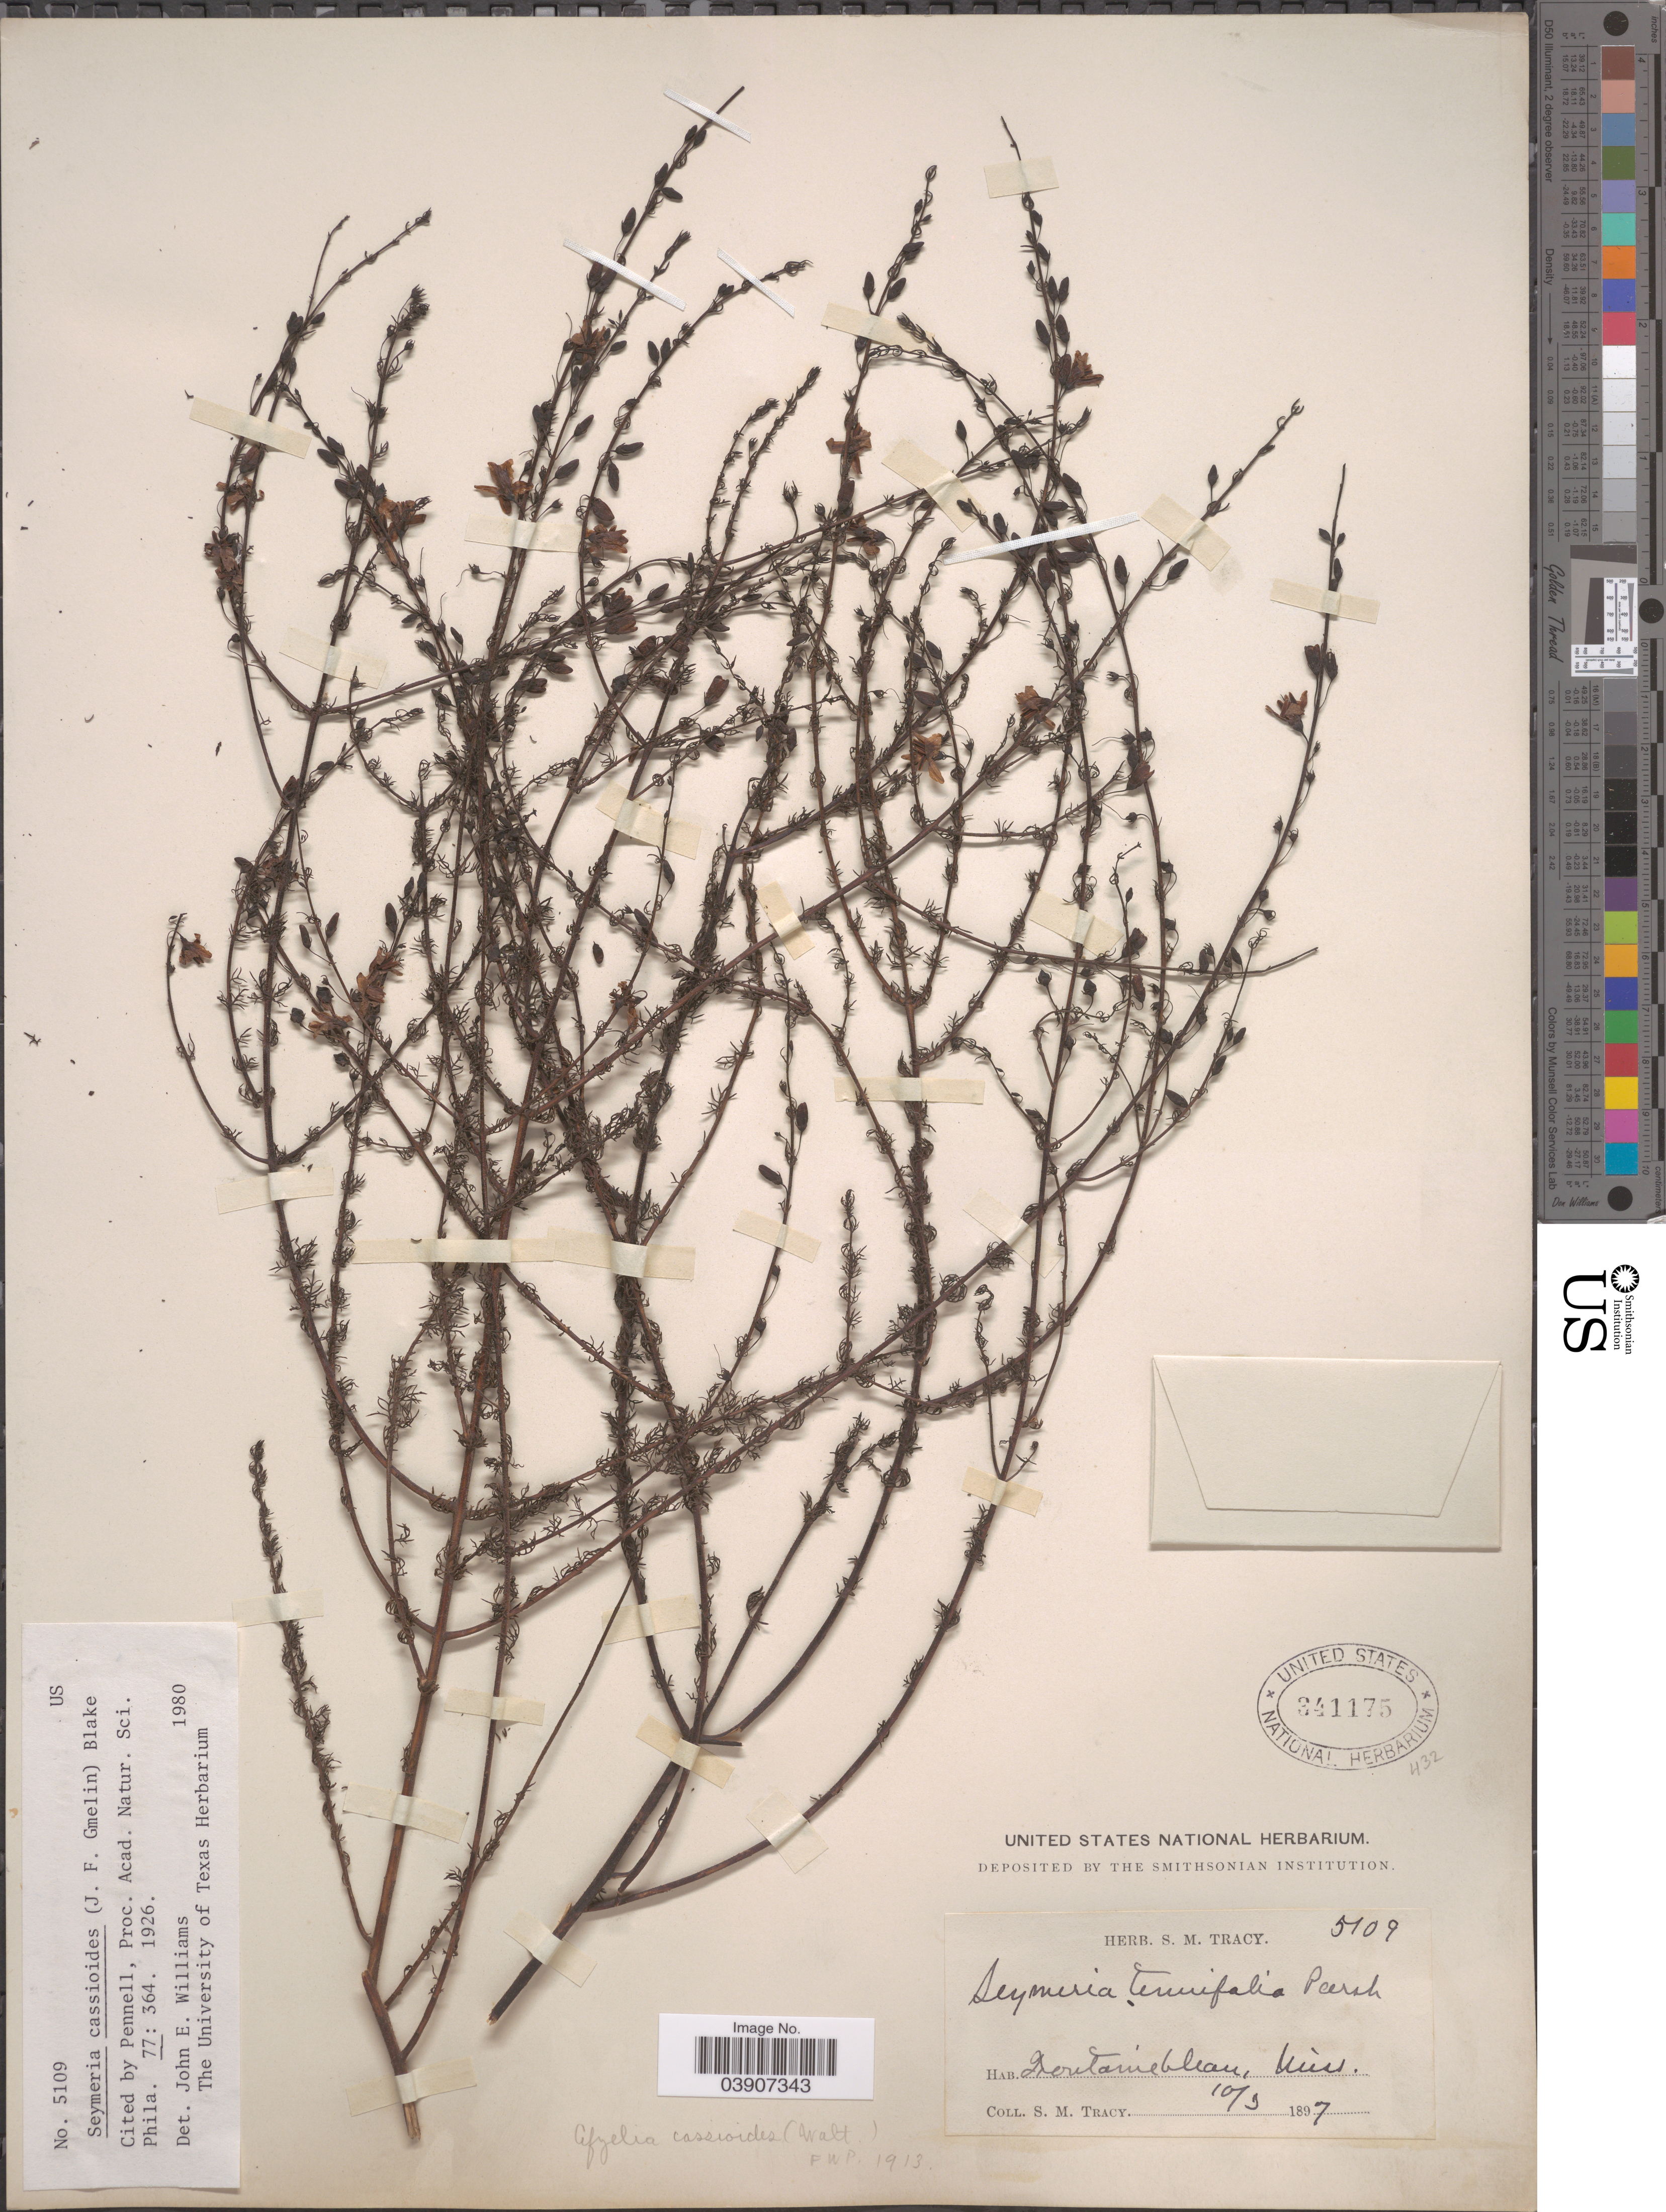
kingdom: Plantae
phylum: Tracheophyta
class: Magnoliopsida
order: Lamiales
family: Orobanchaceae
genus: Seymeria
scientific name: Seymeria cassioides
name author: (J.F. Gmel.) S.F. Blake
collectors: S. M. Tracy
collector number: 5109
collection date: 1897-10-03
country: United States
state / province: Mississippi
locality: Fontainebleau.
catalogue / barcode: US 341175